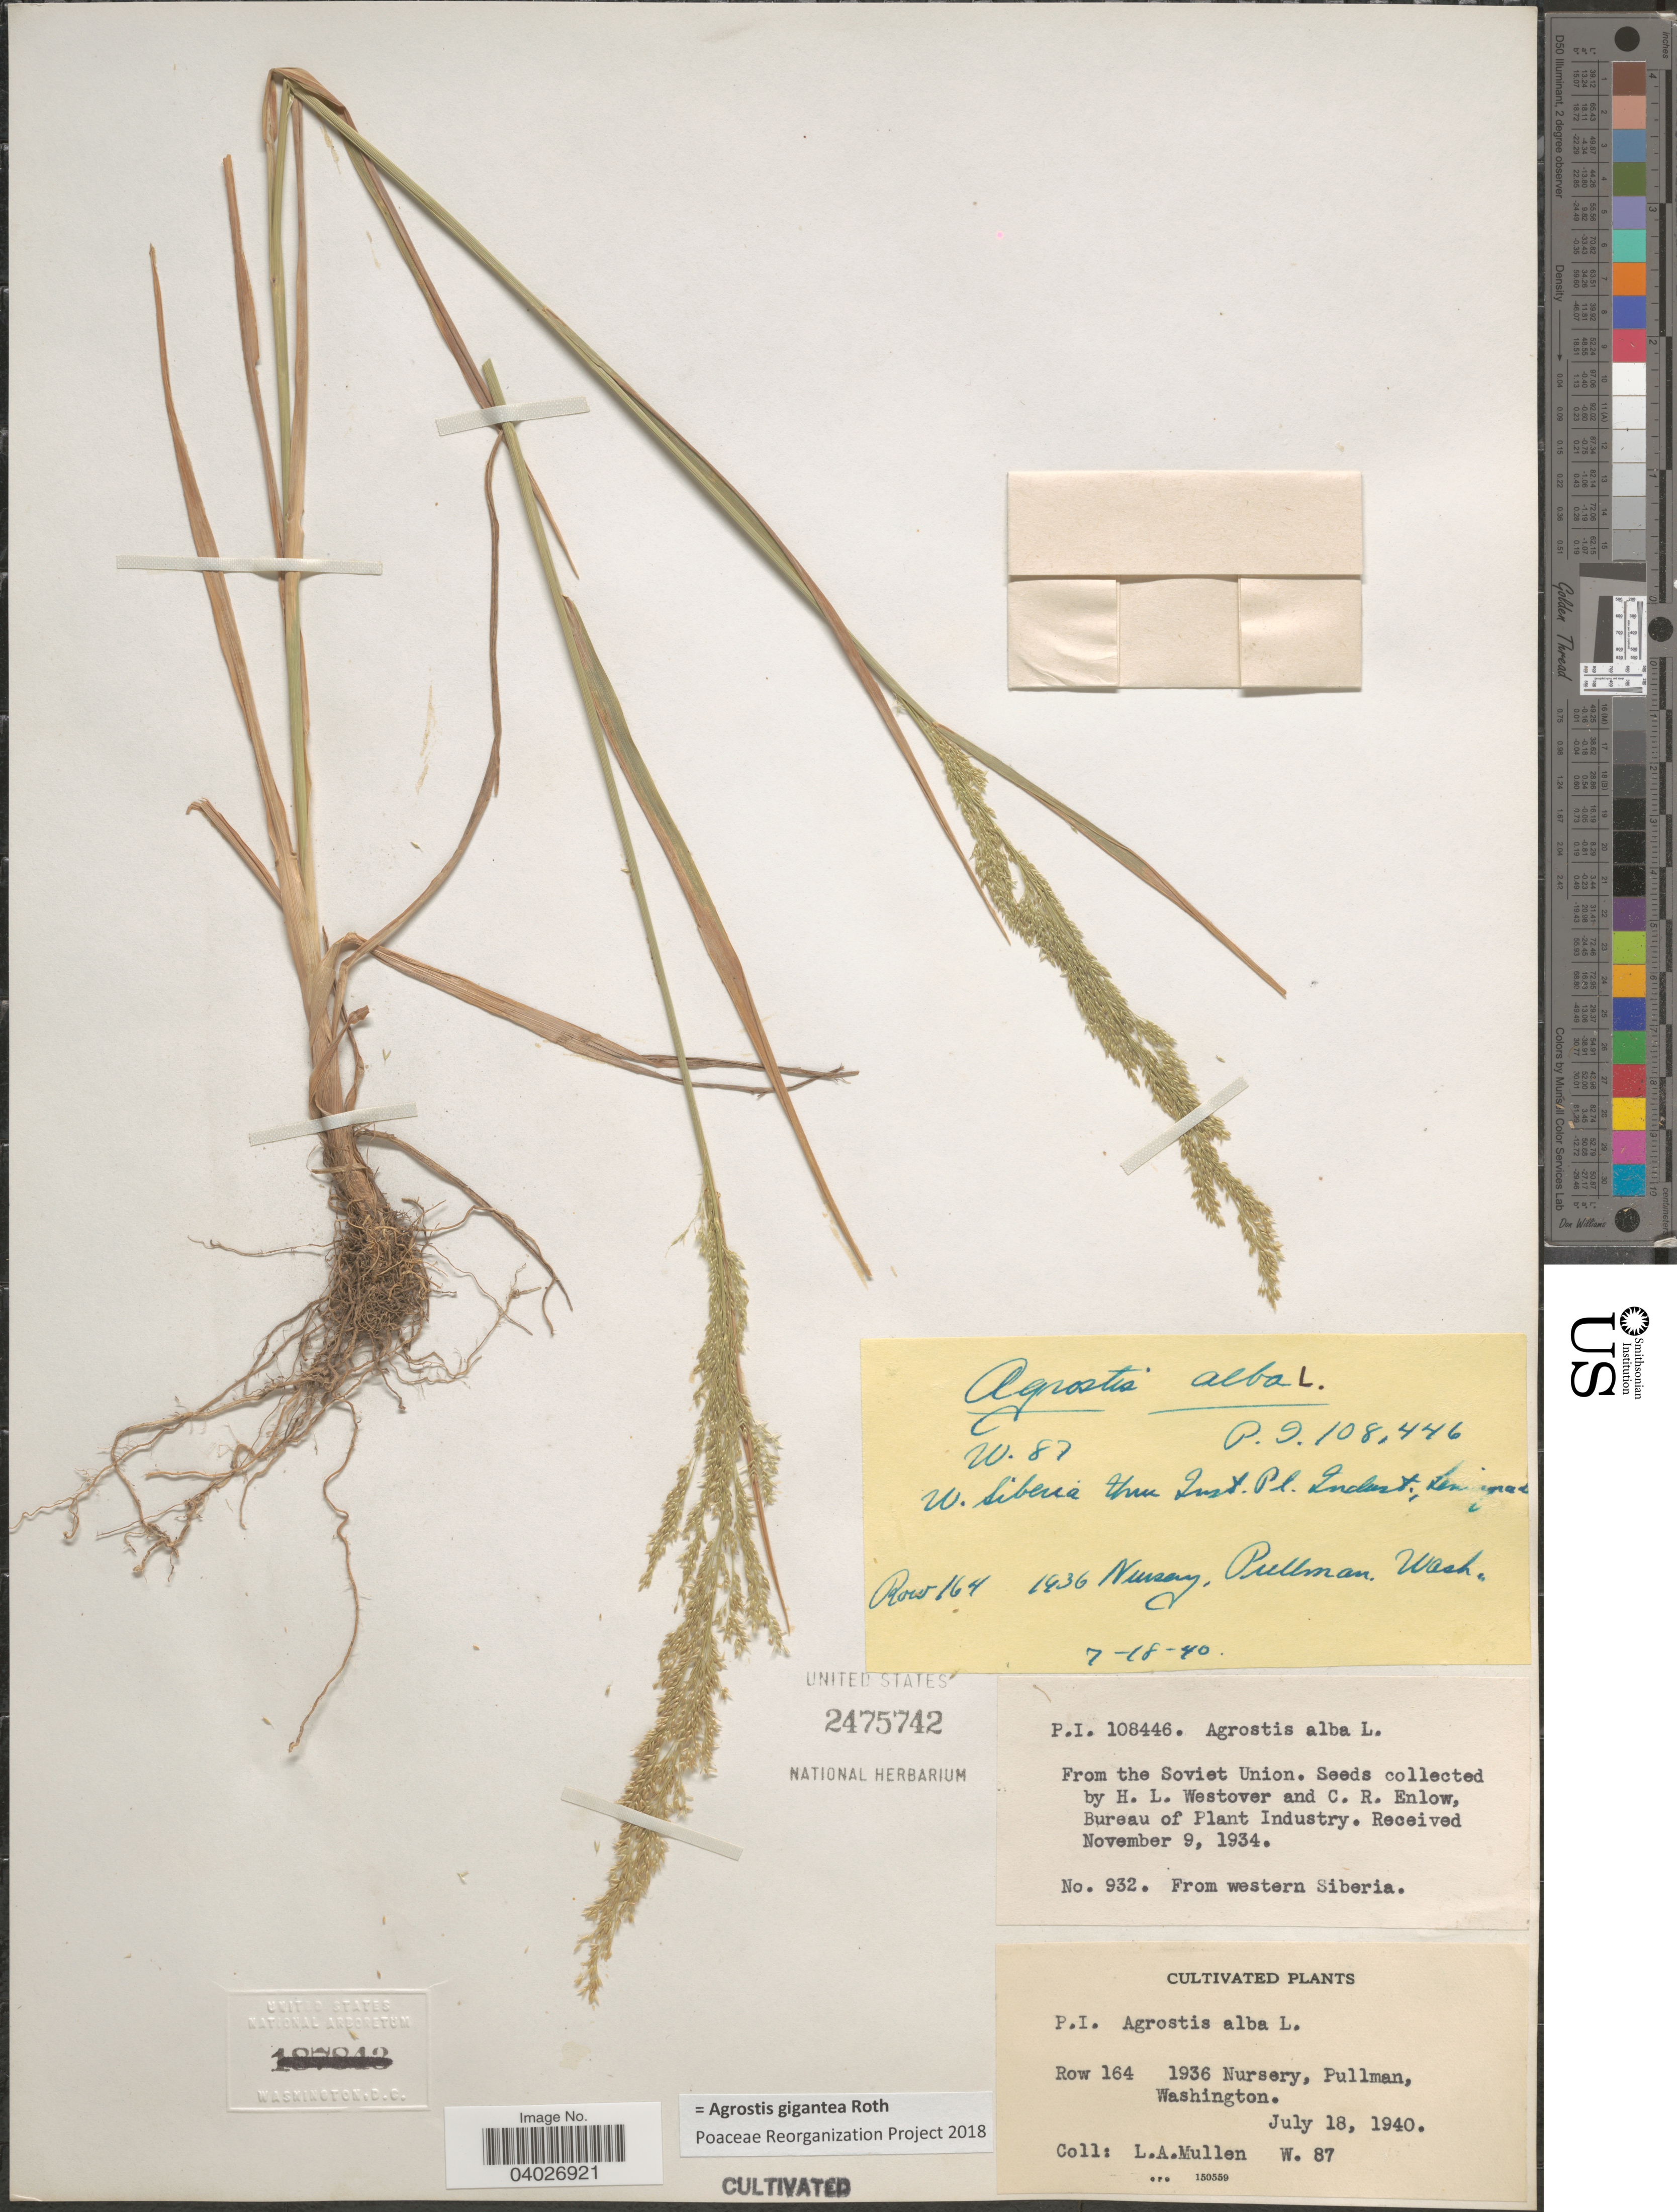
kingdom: Plantae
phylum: Tracheophyta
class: Liliopsida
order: Poales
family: Poaceae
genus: Agrostis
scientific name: Agrostis gigantea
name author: Roth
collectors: L. Mullen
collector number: W 87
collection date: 1940-07-18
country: United States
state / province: Washington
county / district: Whitman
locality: Row 164 1936 Nursery, Pullman.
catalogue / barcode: US 2475742